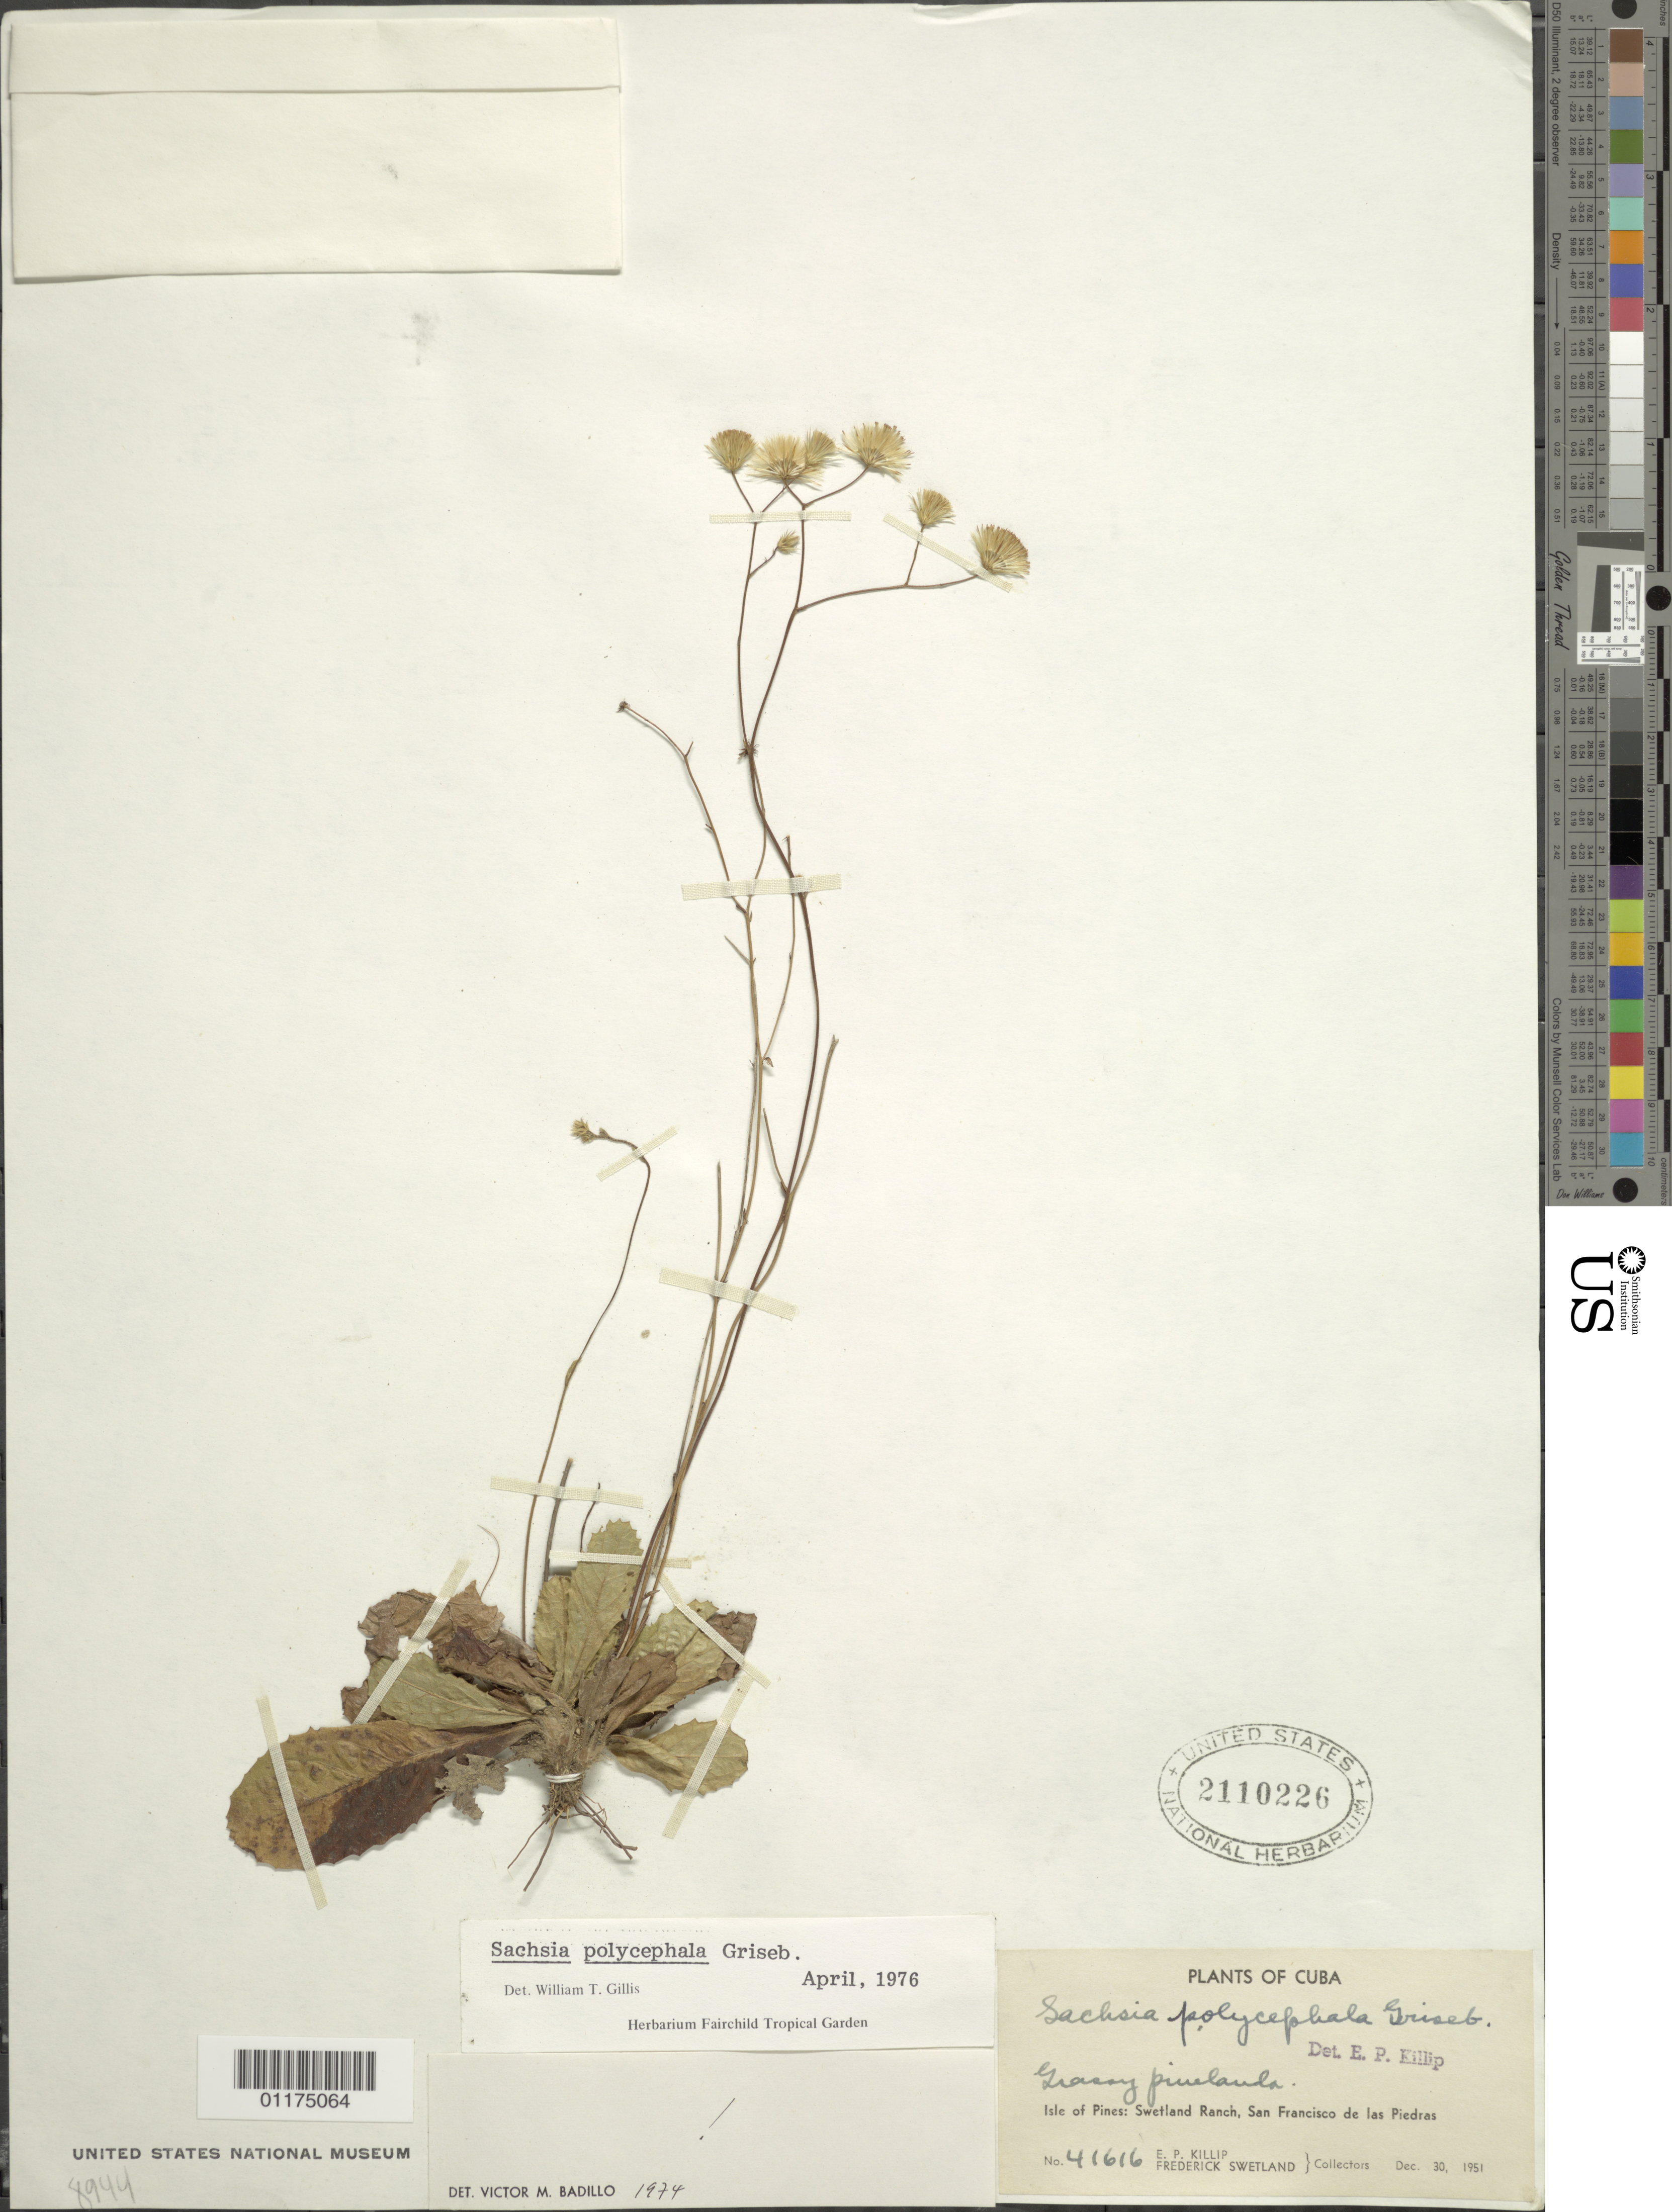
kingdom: Plantae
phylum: Tracheophyta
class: Magnoliopsida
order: Asterales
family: Asteraceae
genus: Sachsia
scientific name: Sachsia polycephala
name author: Griseb.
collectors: E. P. Killip & F. Swetland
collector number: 41616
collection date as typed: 30 Dec 1951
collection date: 1951-12-30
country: Cuba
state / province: Isla de la Juventud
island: Isla de la Juventud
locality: Swetland Ranch, San Francisco de las Piedras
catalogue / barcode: US 2110226